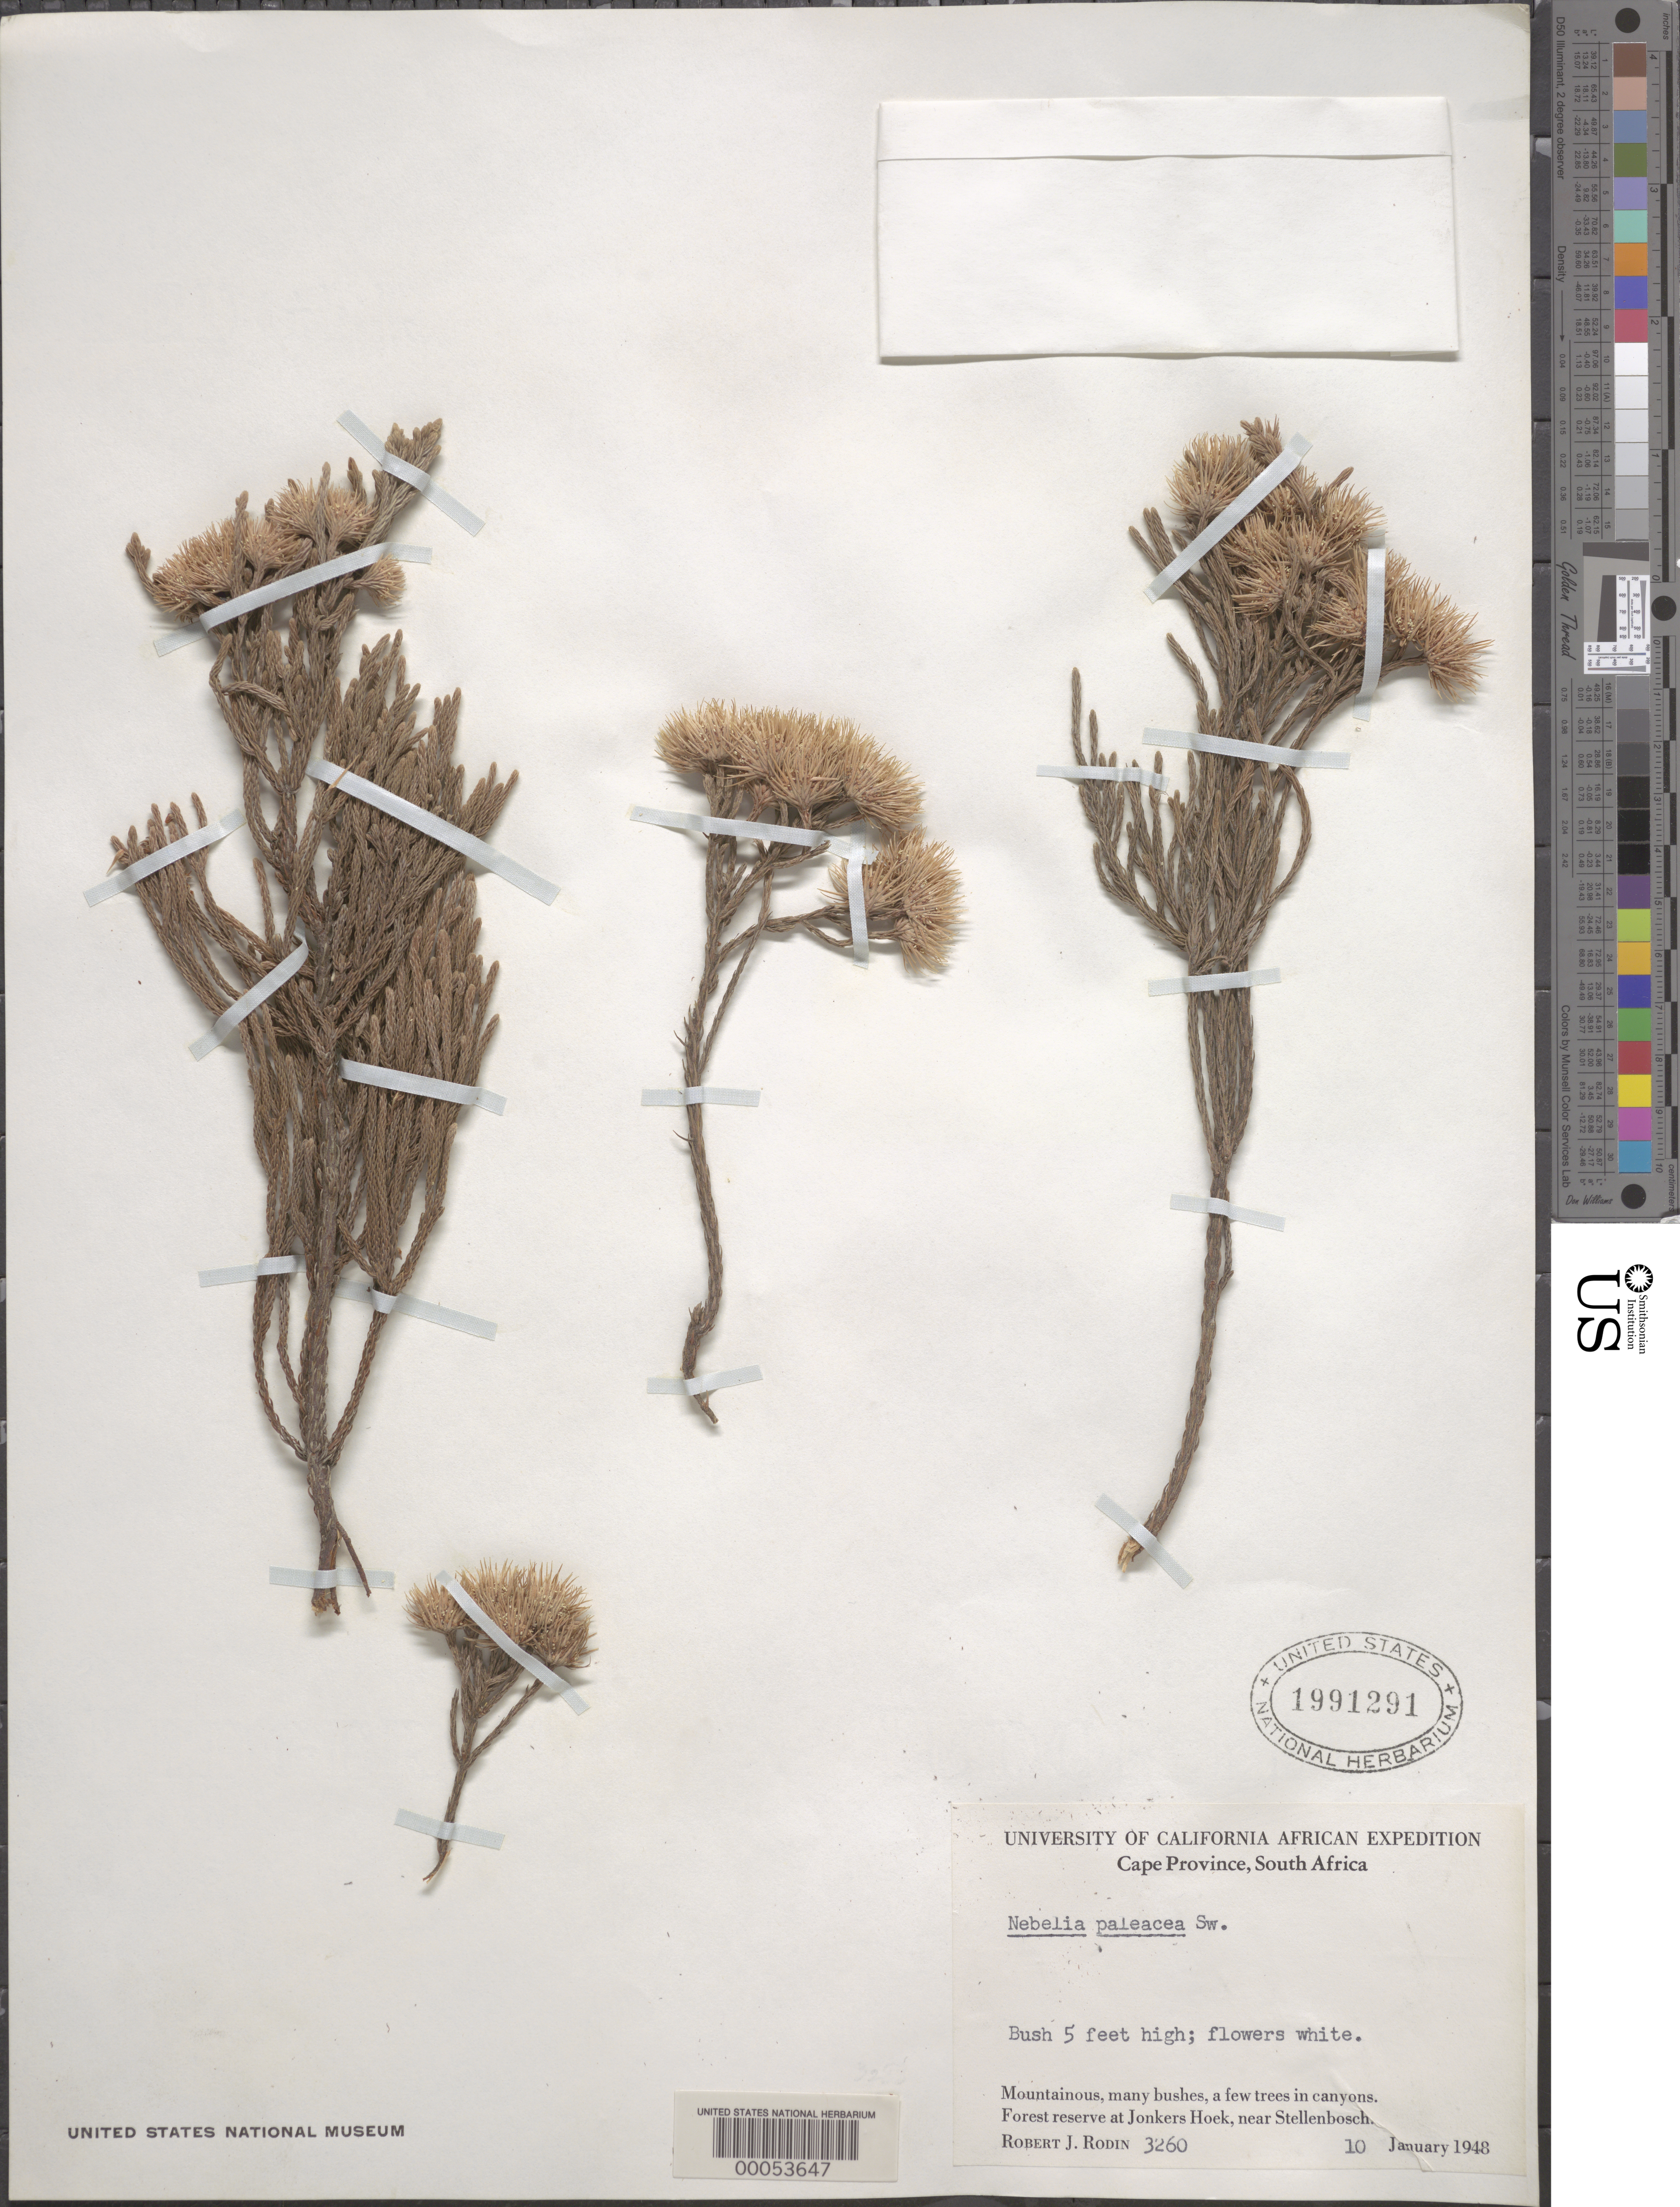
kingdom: Plantae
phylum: Tracheophyta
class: Magnoliopsida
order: Bruniales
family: Bruniaceae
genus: Brunia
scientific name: Brunia paleacea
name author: P.J. Bergius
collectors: R. J. Rodin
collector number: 3260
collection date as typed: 10 Jan 1948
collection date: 1948-01-10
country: South Africa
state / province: Western Cape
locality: Forest reserve at jonkers hoek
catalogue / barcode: US 1991291